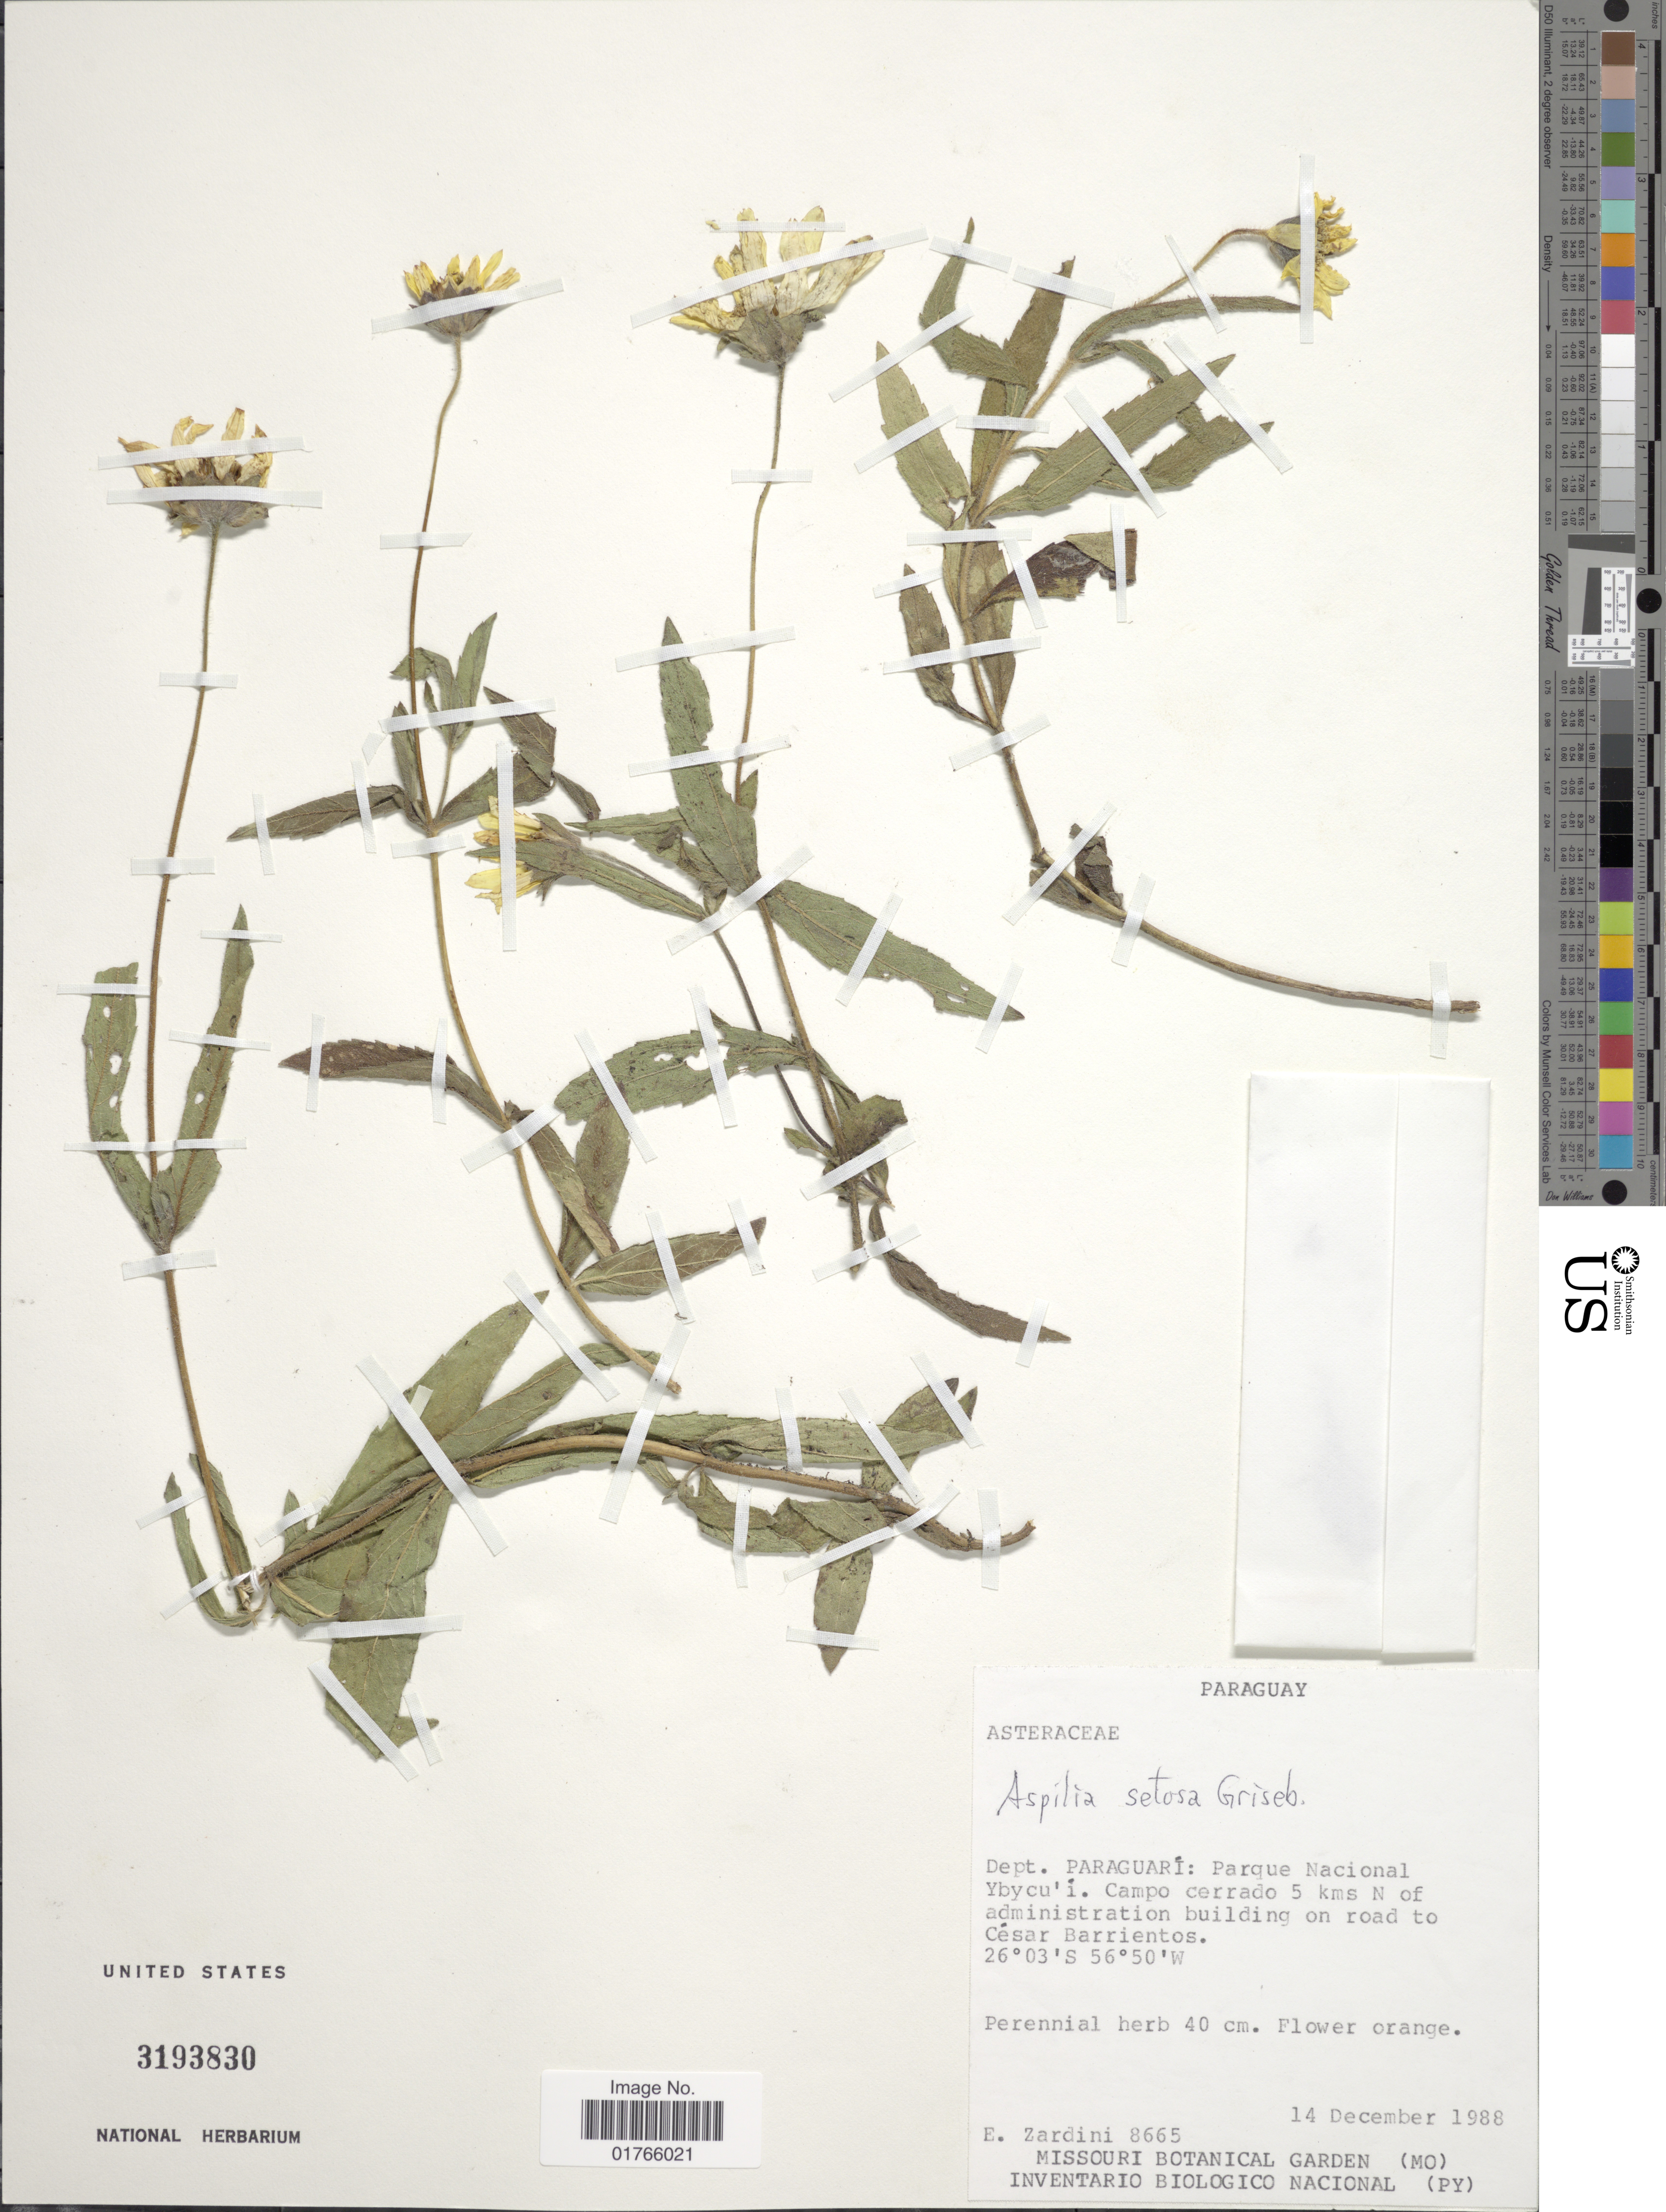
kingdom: Plantae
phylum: Tracheophyta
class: Magnoliopsida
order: Asterales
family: Asteraceae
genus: Aspilia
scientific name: Aspilia setosa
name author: Griseb.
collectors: E. M. Zardini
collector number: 8665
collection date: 1988-12-14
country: Paraguay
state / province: Paraguari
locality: Parque Nacional Ybycu'i, Campo cerrado 5 kms N of administration building on road to Cesar Barrientos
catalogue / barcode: US 3193830